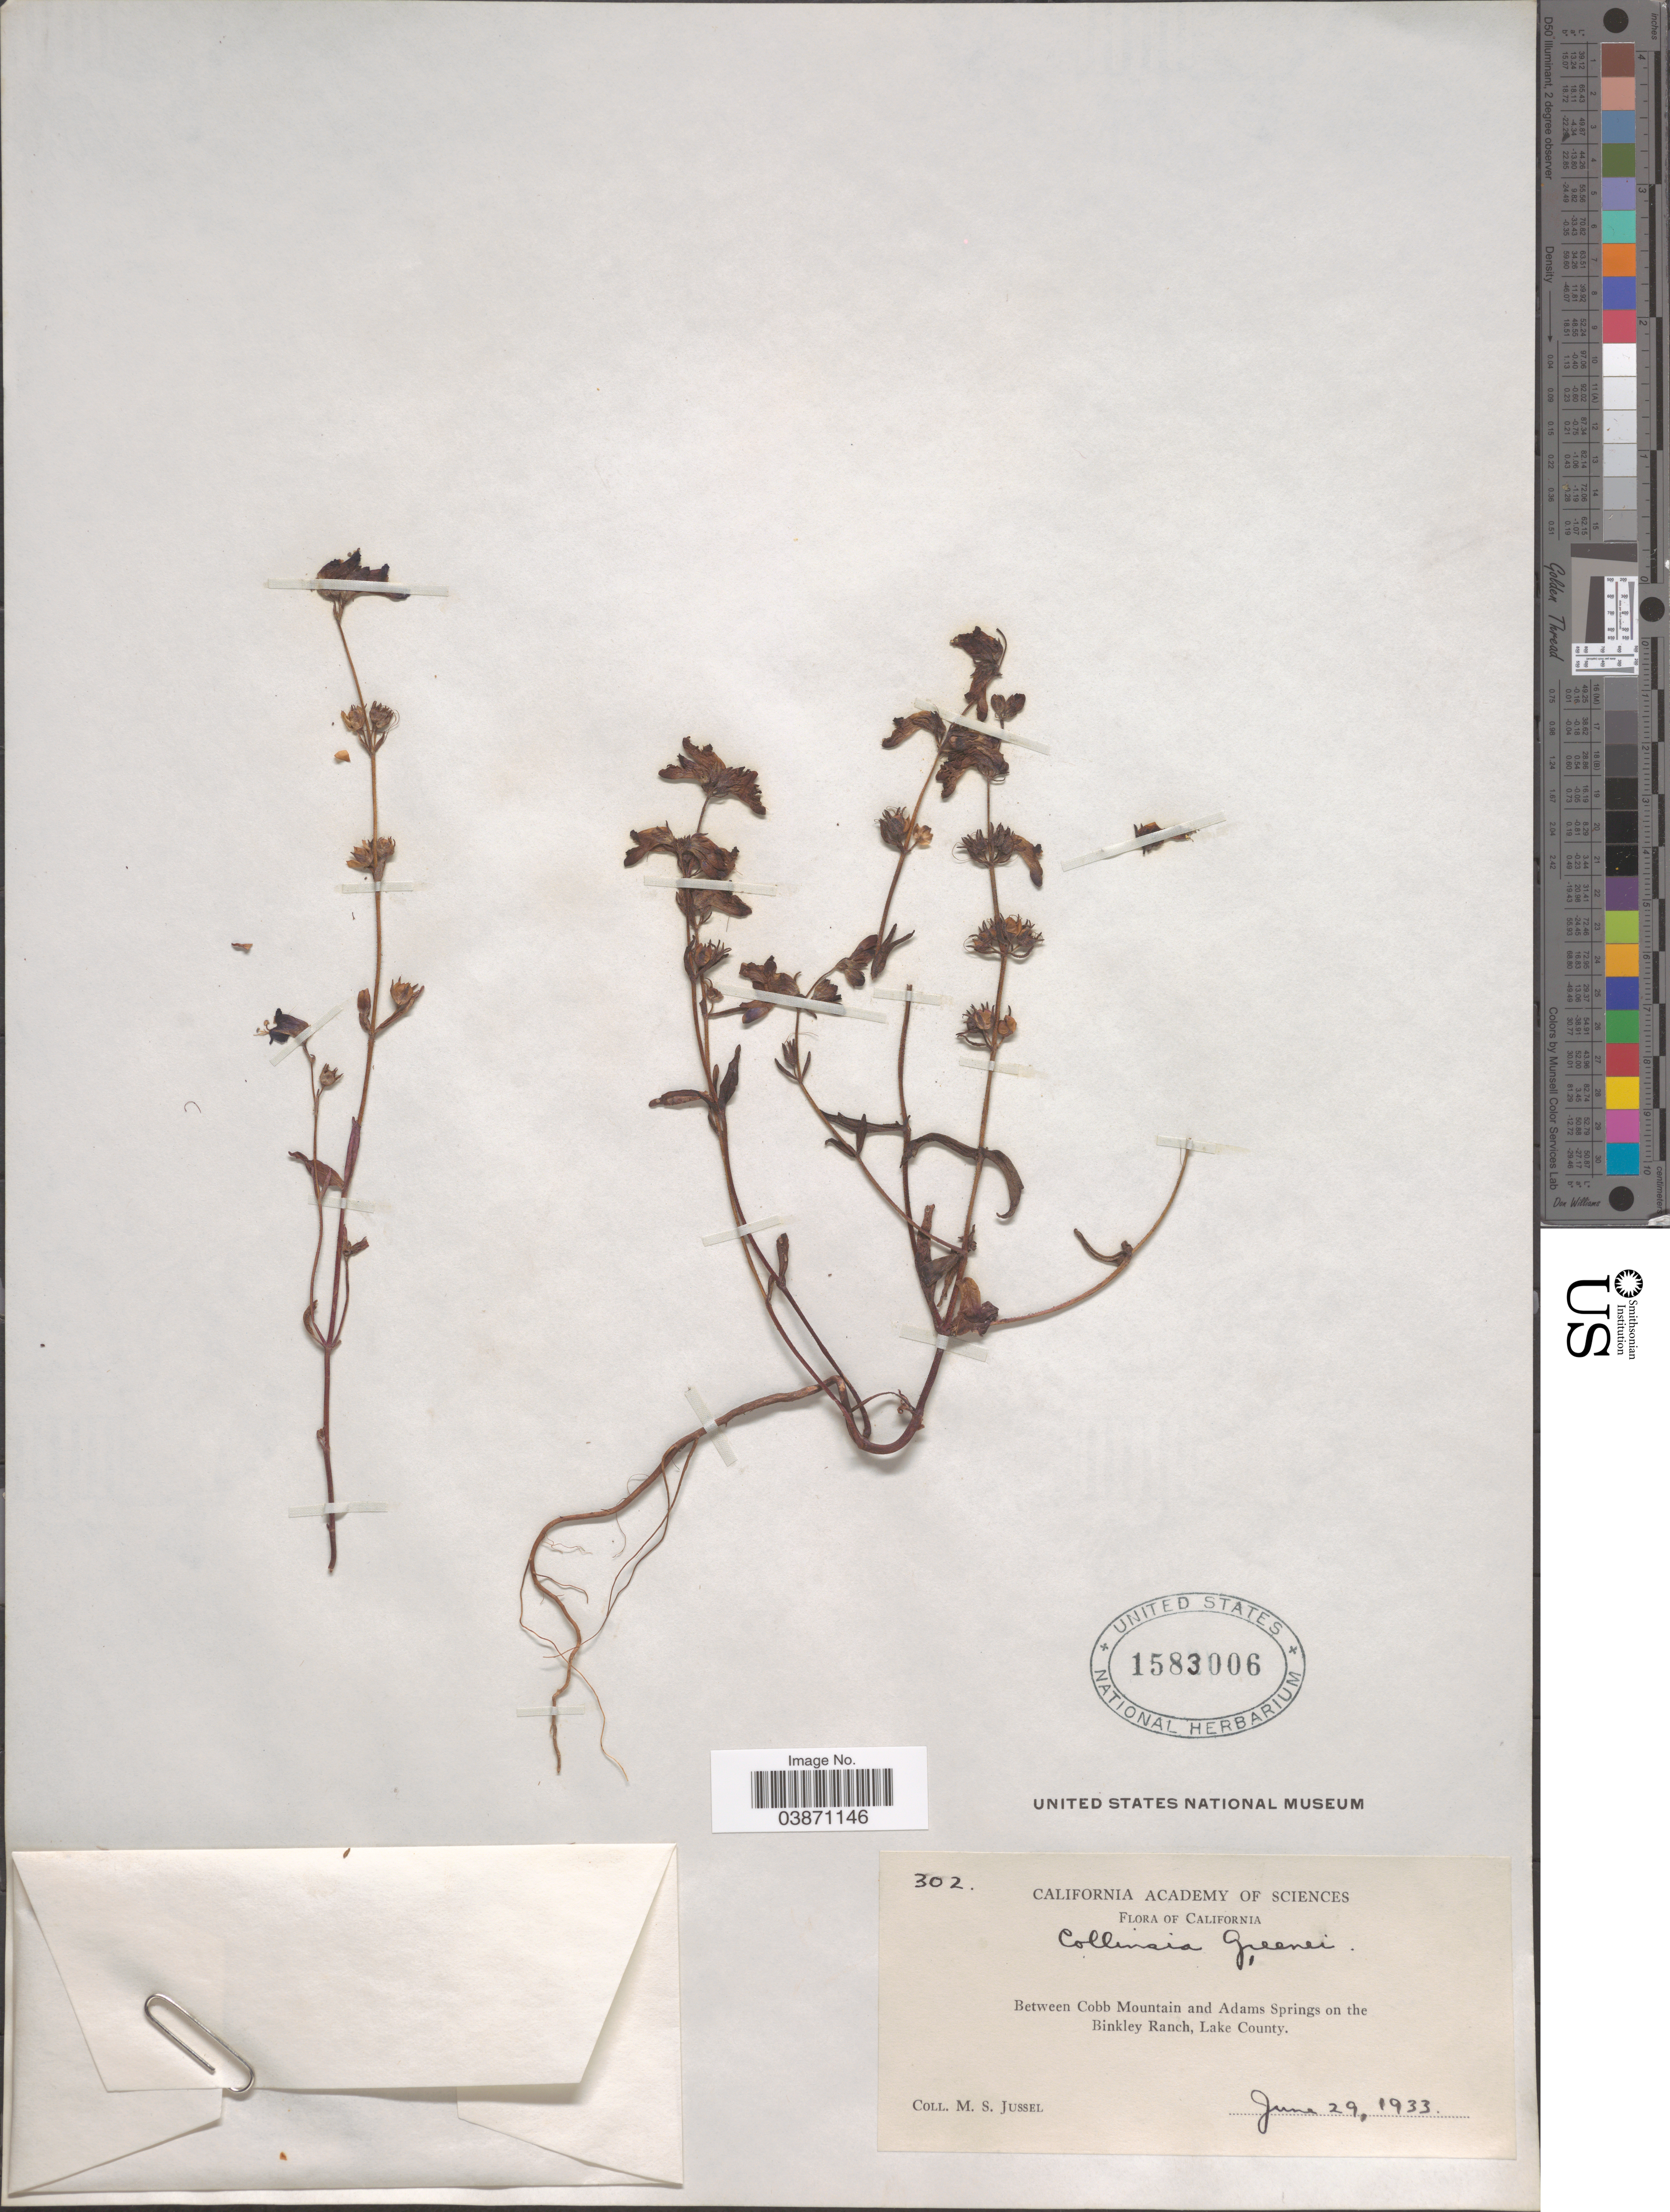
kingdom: Plantae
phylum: Tracheophyta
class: Magnoliopsida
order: Lamiales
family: Plantaginaceae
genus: Collinsia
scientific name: Collinsia greenei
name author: A. Gray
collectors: M. Jussel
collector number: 302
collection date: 1933-06-29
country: United States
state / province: California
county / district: Lake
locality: Betweeen Cobb Mountain and Adams Springs on the Binkley Ranch, Lake County.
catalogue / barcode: US 1583006